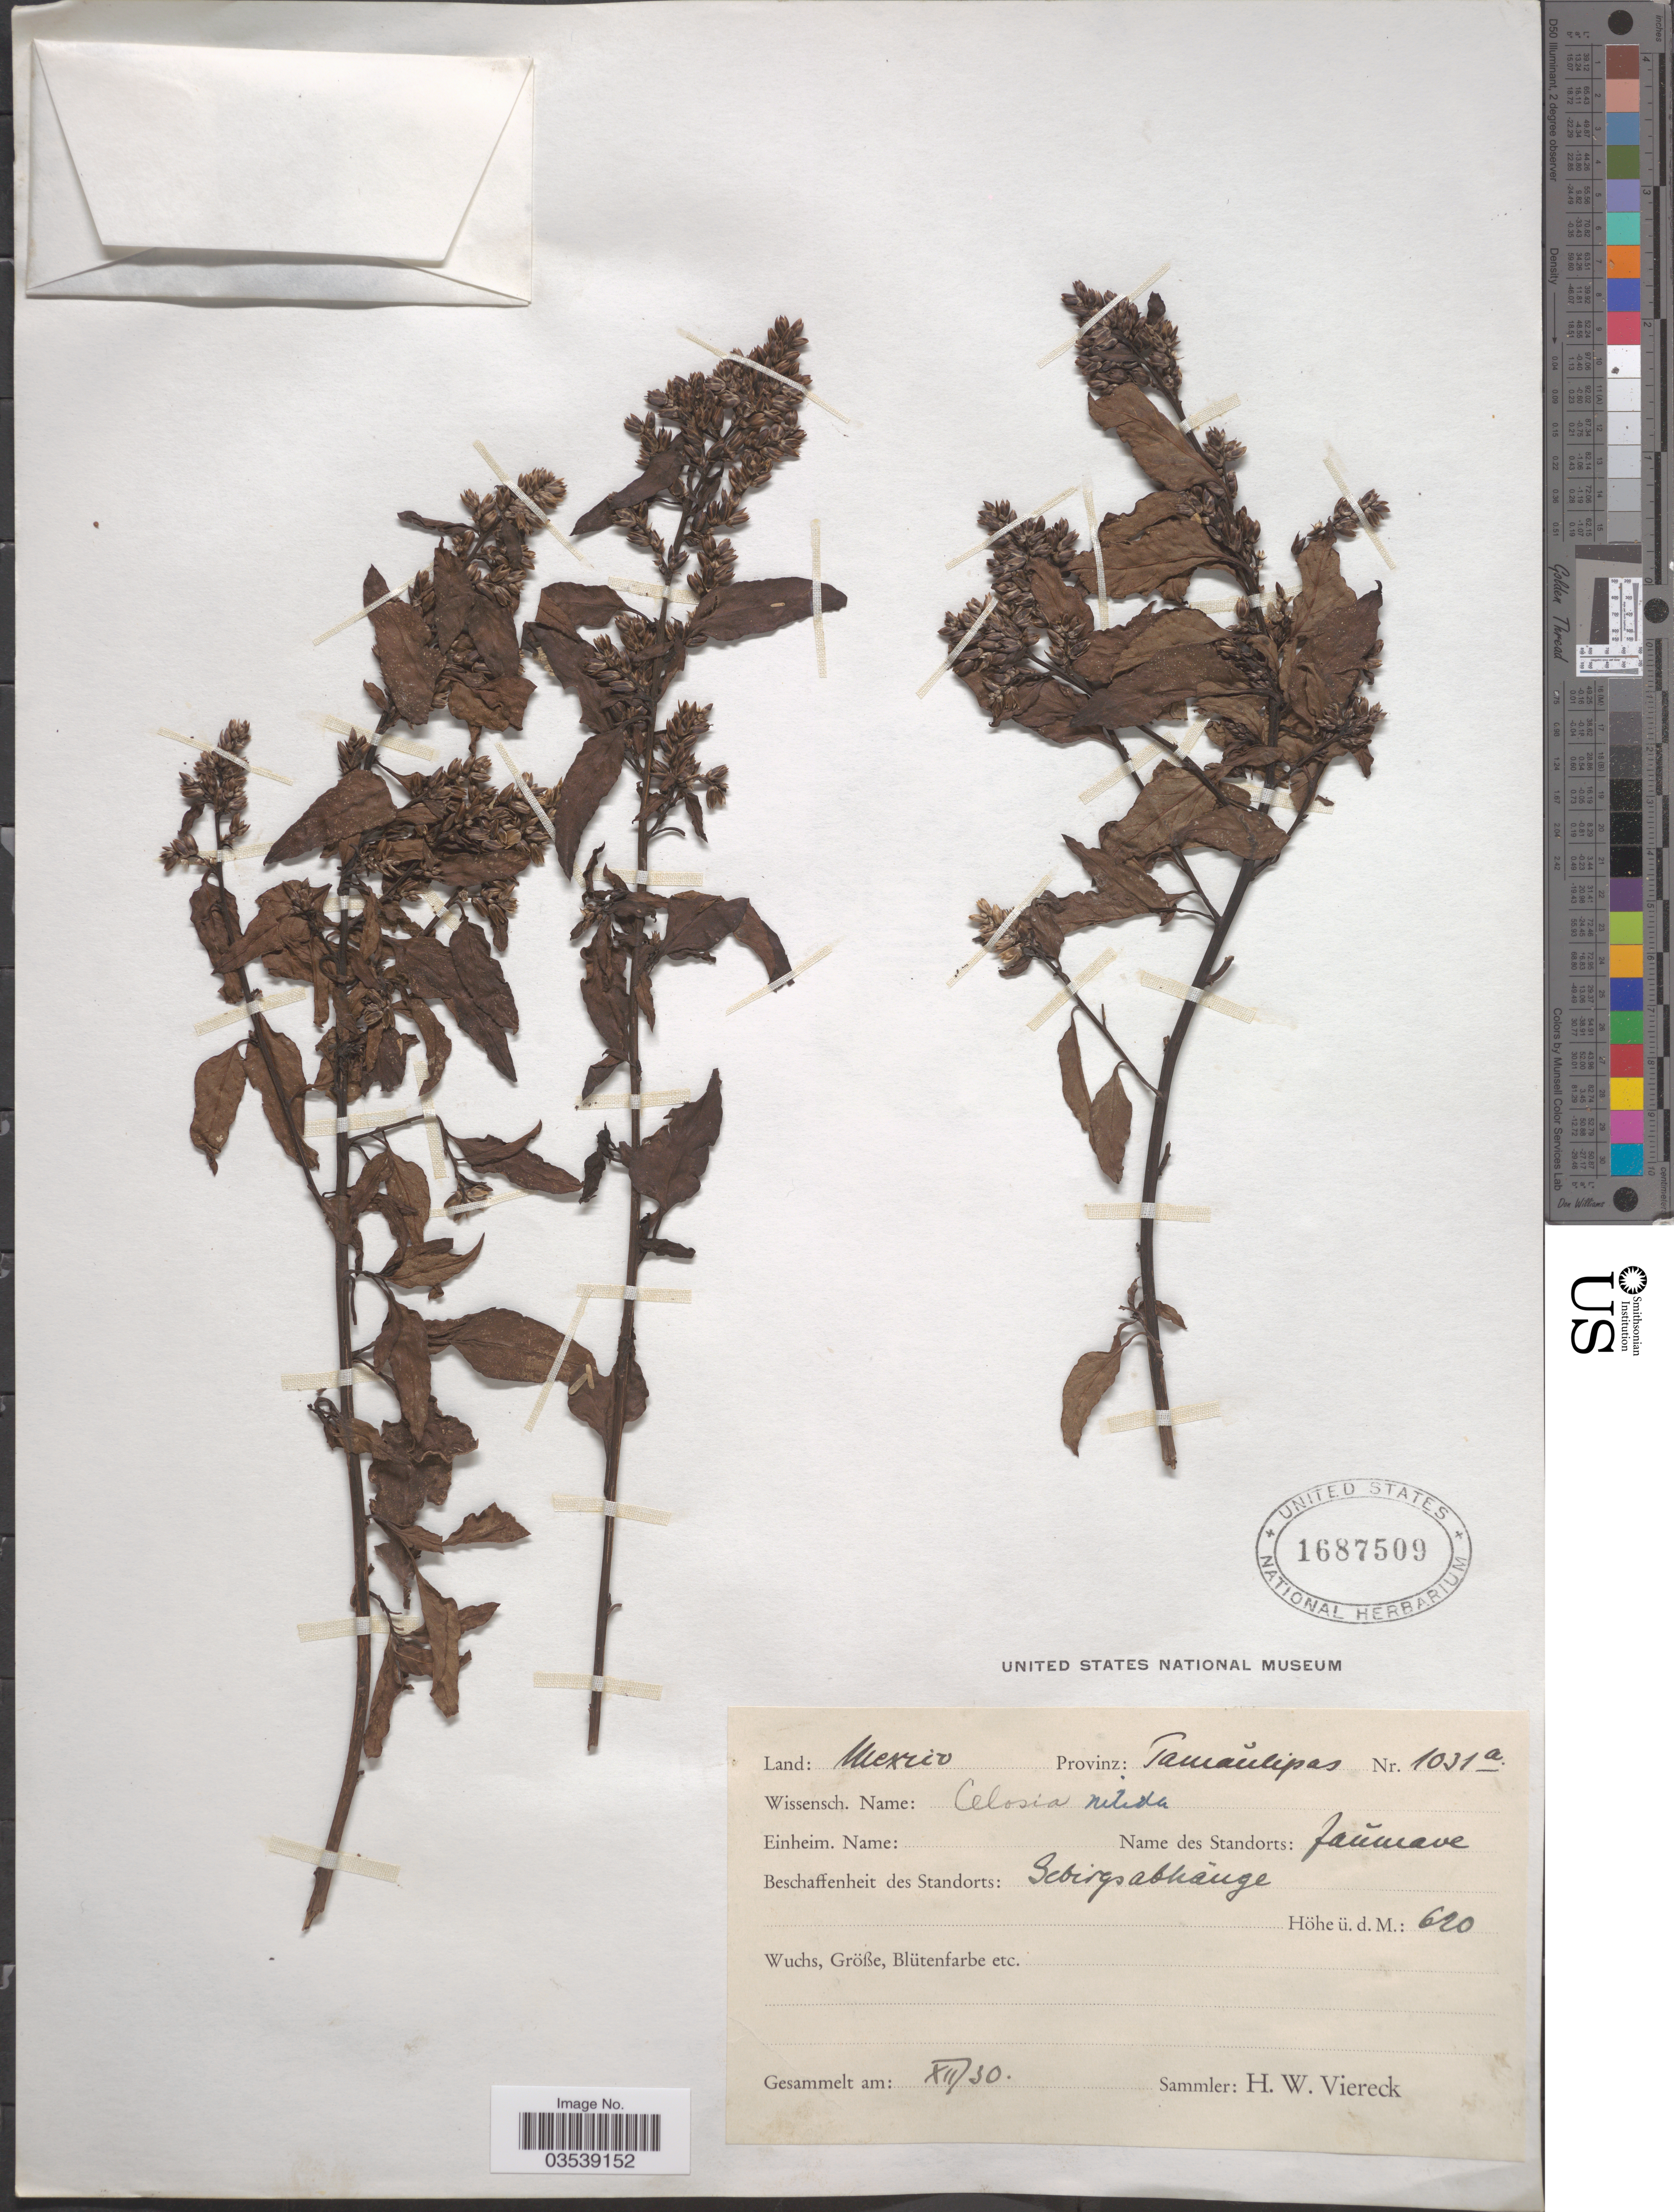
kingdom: Plantae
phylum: Tracheophyta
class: Magnoliopsida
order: Caryophyllales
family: Amaranthaceae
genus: Celosia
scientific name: Celosia nitida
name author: Vahl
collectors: H. W. Viereck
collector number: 1031a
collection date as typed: Transcribed d/m/y: /12/30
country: Mexico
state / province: Tamaulipas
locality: Jaumave.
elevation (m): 620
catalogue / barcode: US 1687509